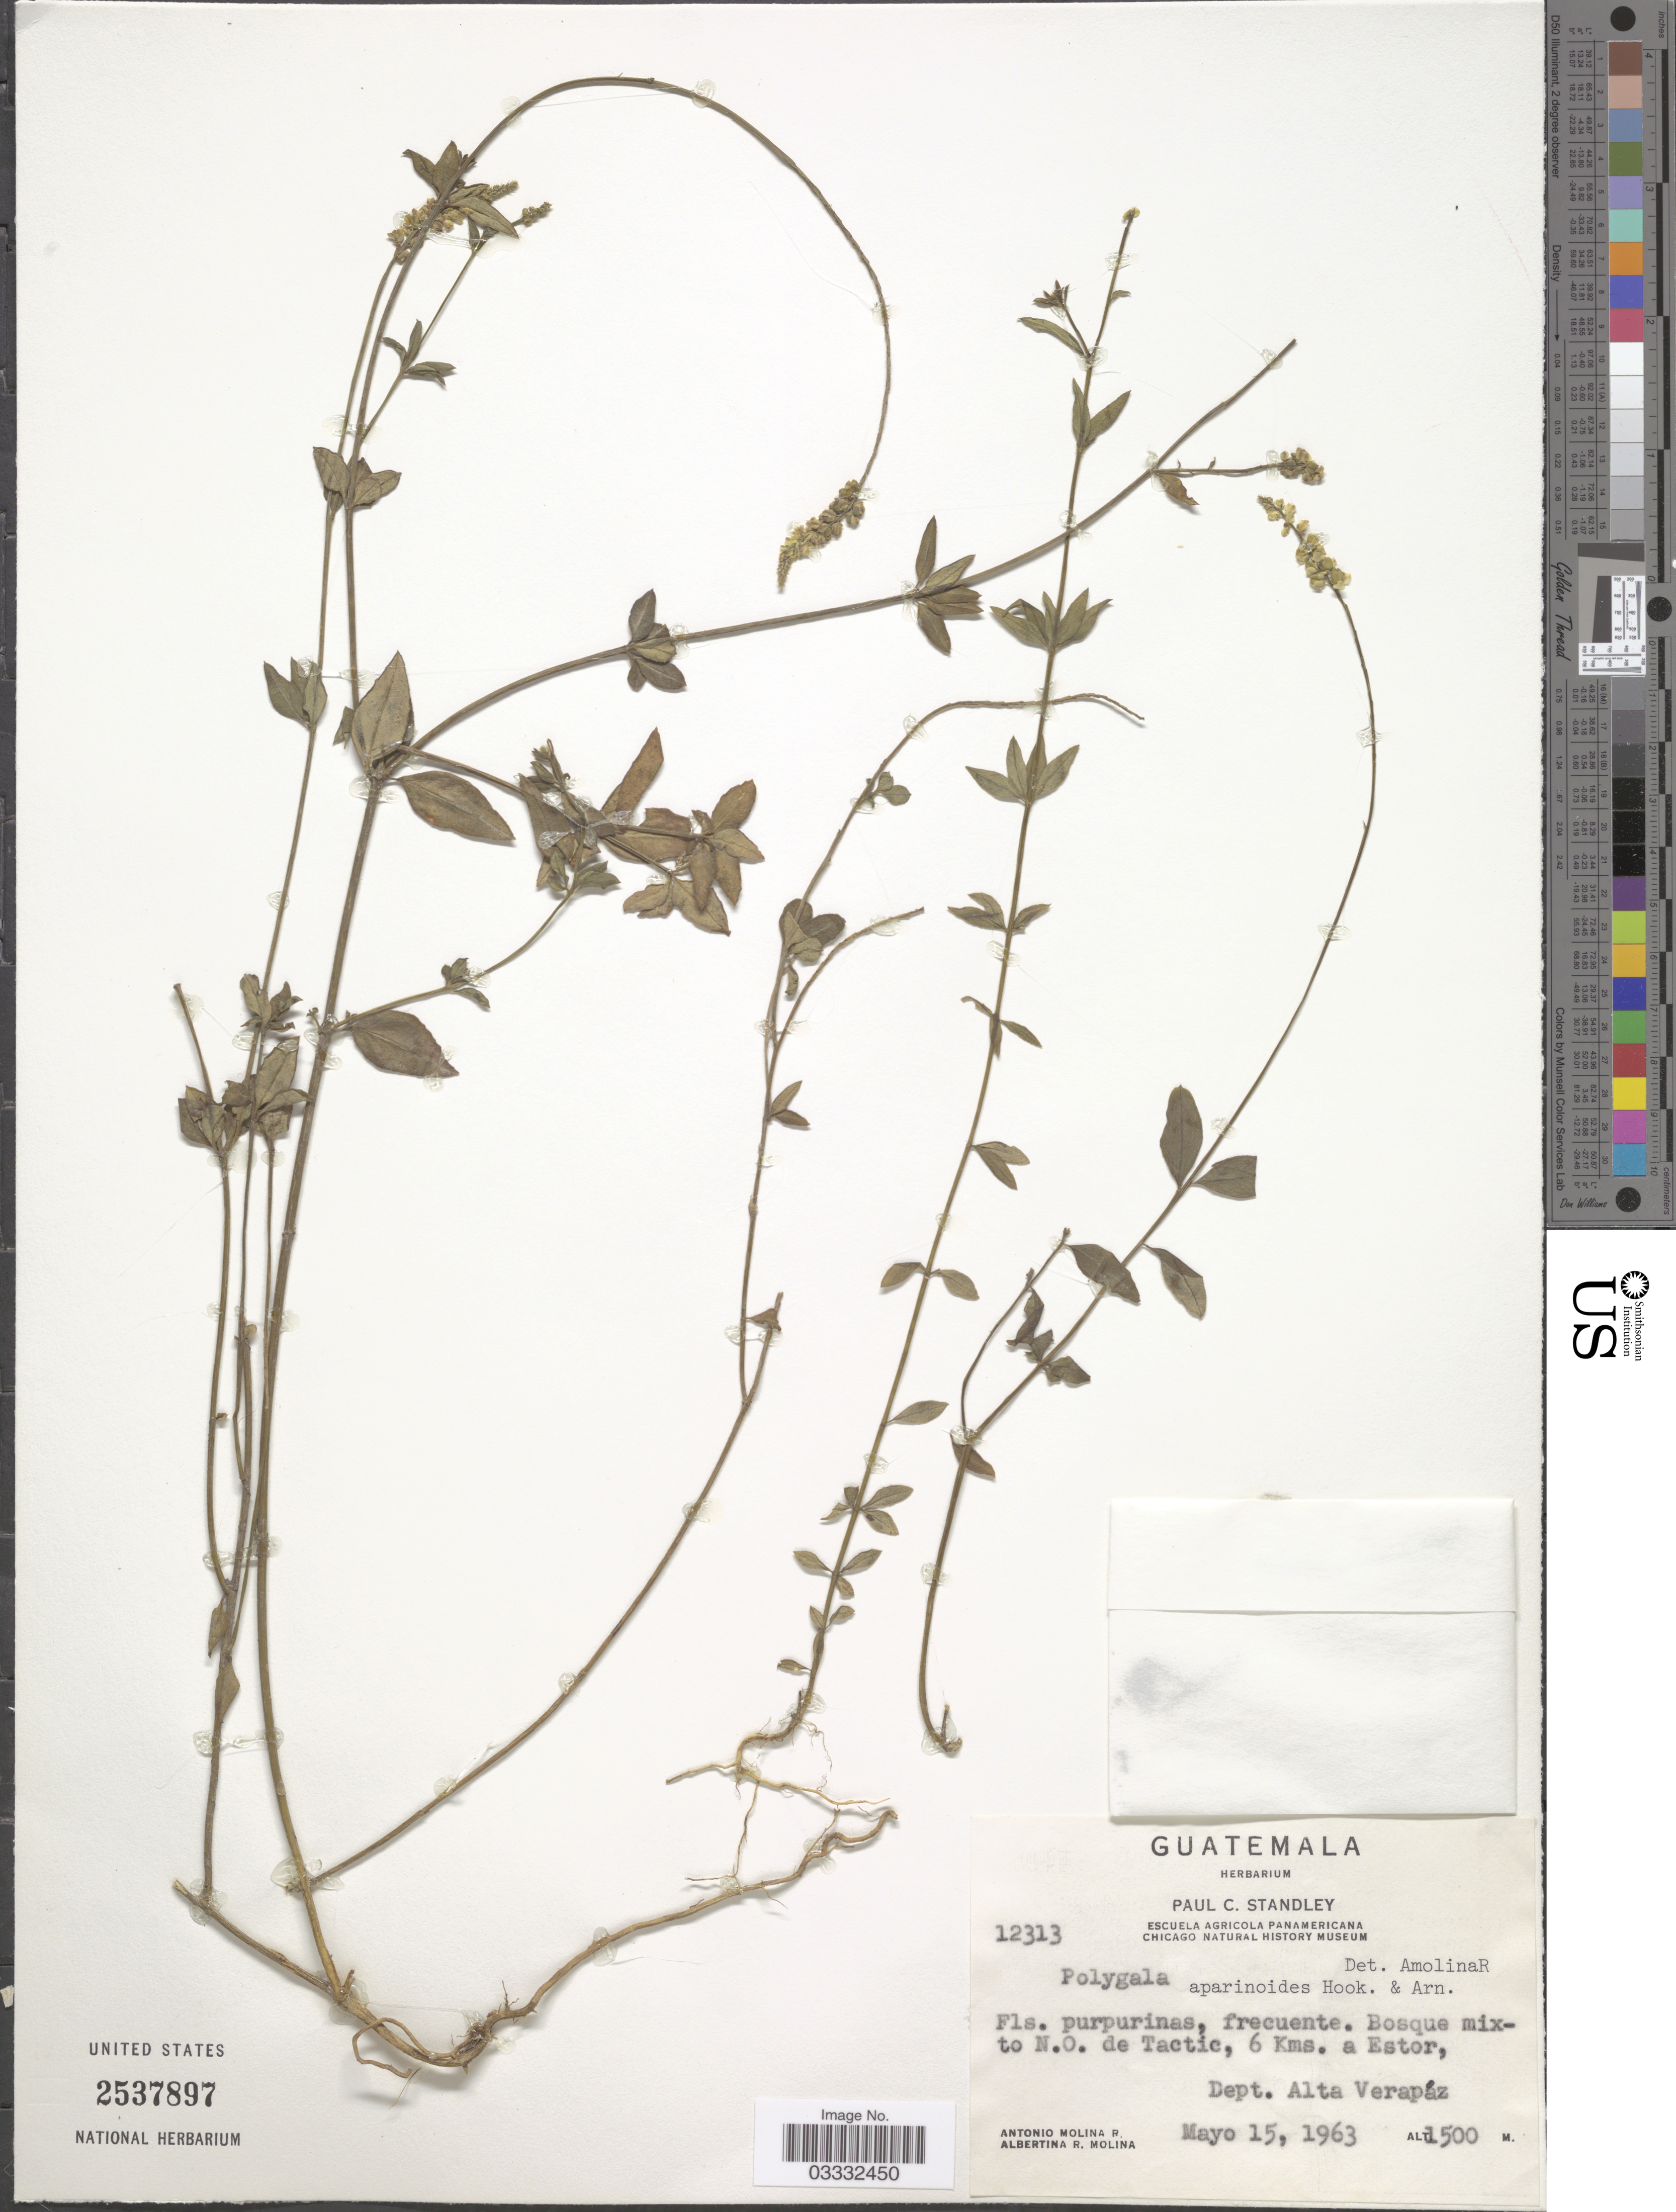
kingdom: Plantae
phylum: Tracheophyta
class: Magnoliopsida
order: Fabales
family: Polygalaceae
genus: Polygala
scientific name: Polygala aparinoides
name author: Hook. & Arn.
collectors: A. Molina R. & A. R. Molina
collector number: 12313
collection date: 1963-05-15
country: Guatemala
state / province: Alta Verapaz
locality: Bosque mixto N.O. de Tactic, 6 Kms. a Estor, Dept. Alta Verapáz.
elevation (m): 1500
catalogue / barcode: US 2537897